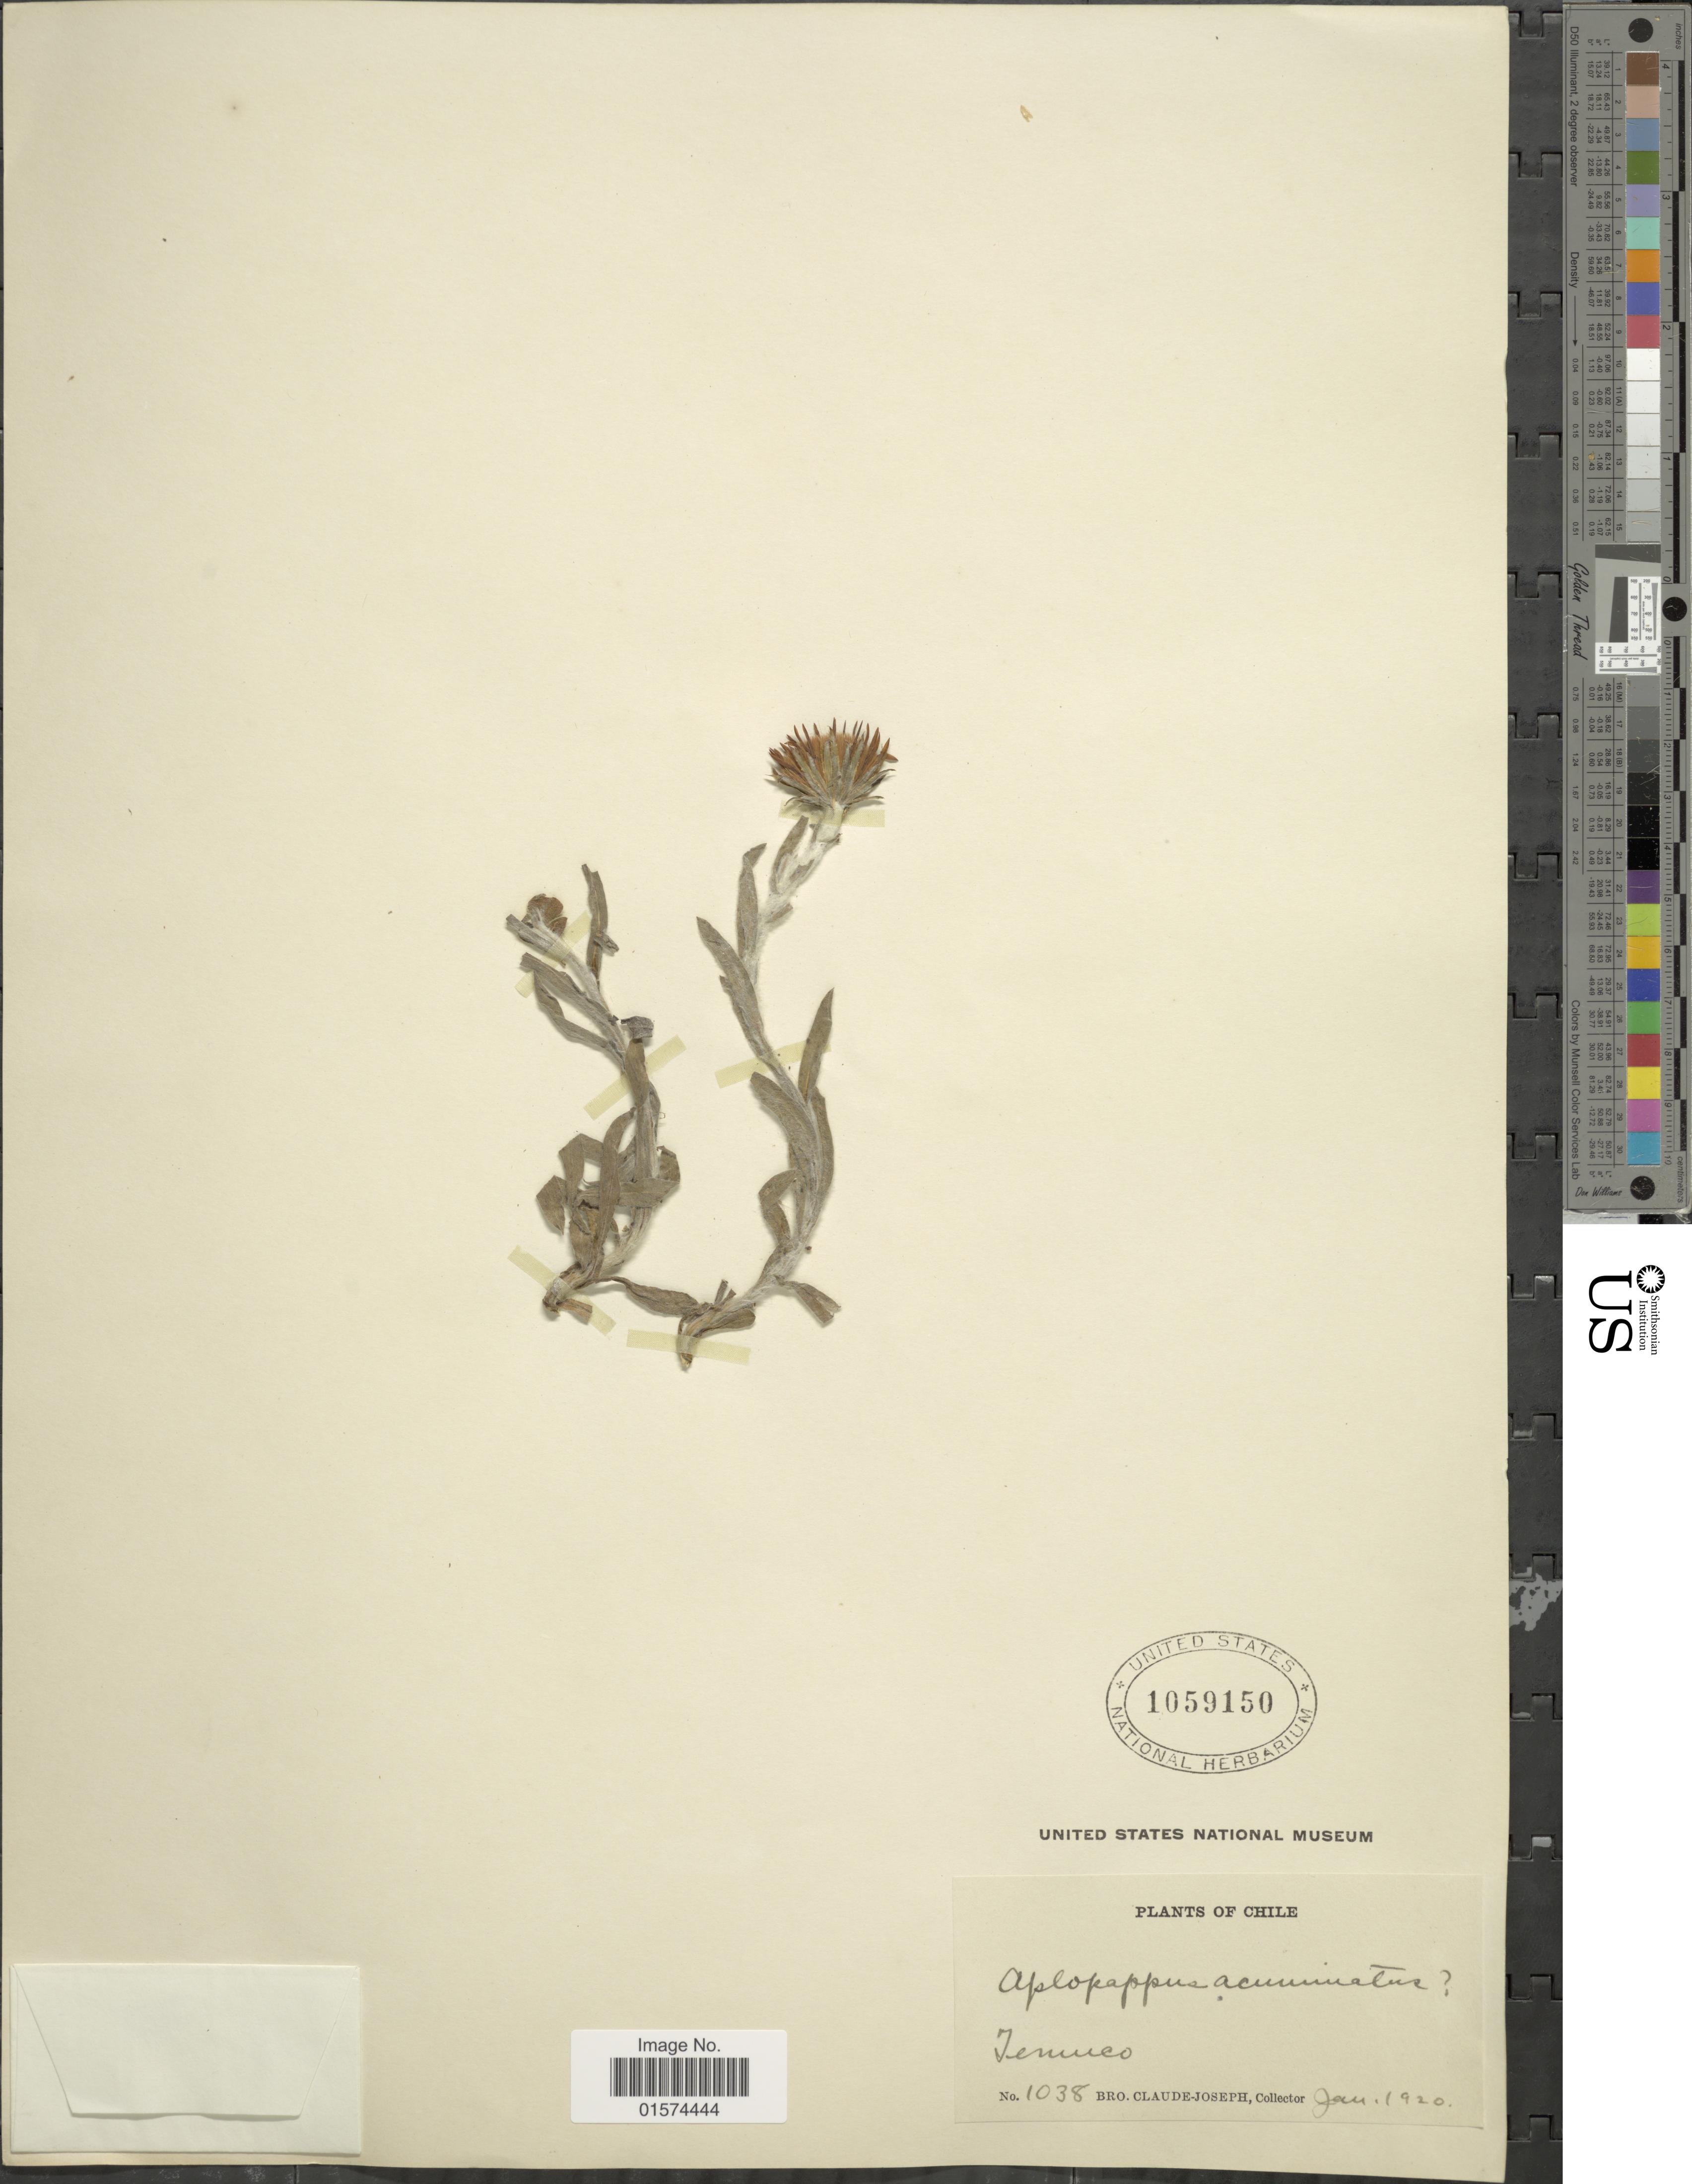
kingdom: Plantae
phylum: Tracheophyta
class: Magnoliopsida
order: Asterales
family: Asteraceae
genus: Haplopappus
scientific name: Haplopappus acuminatus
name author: DC.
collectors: Bro. Claude-Joseph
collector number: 1038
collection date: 1920-01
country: Chile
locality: Temuco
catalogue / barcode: US 1059150